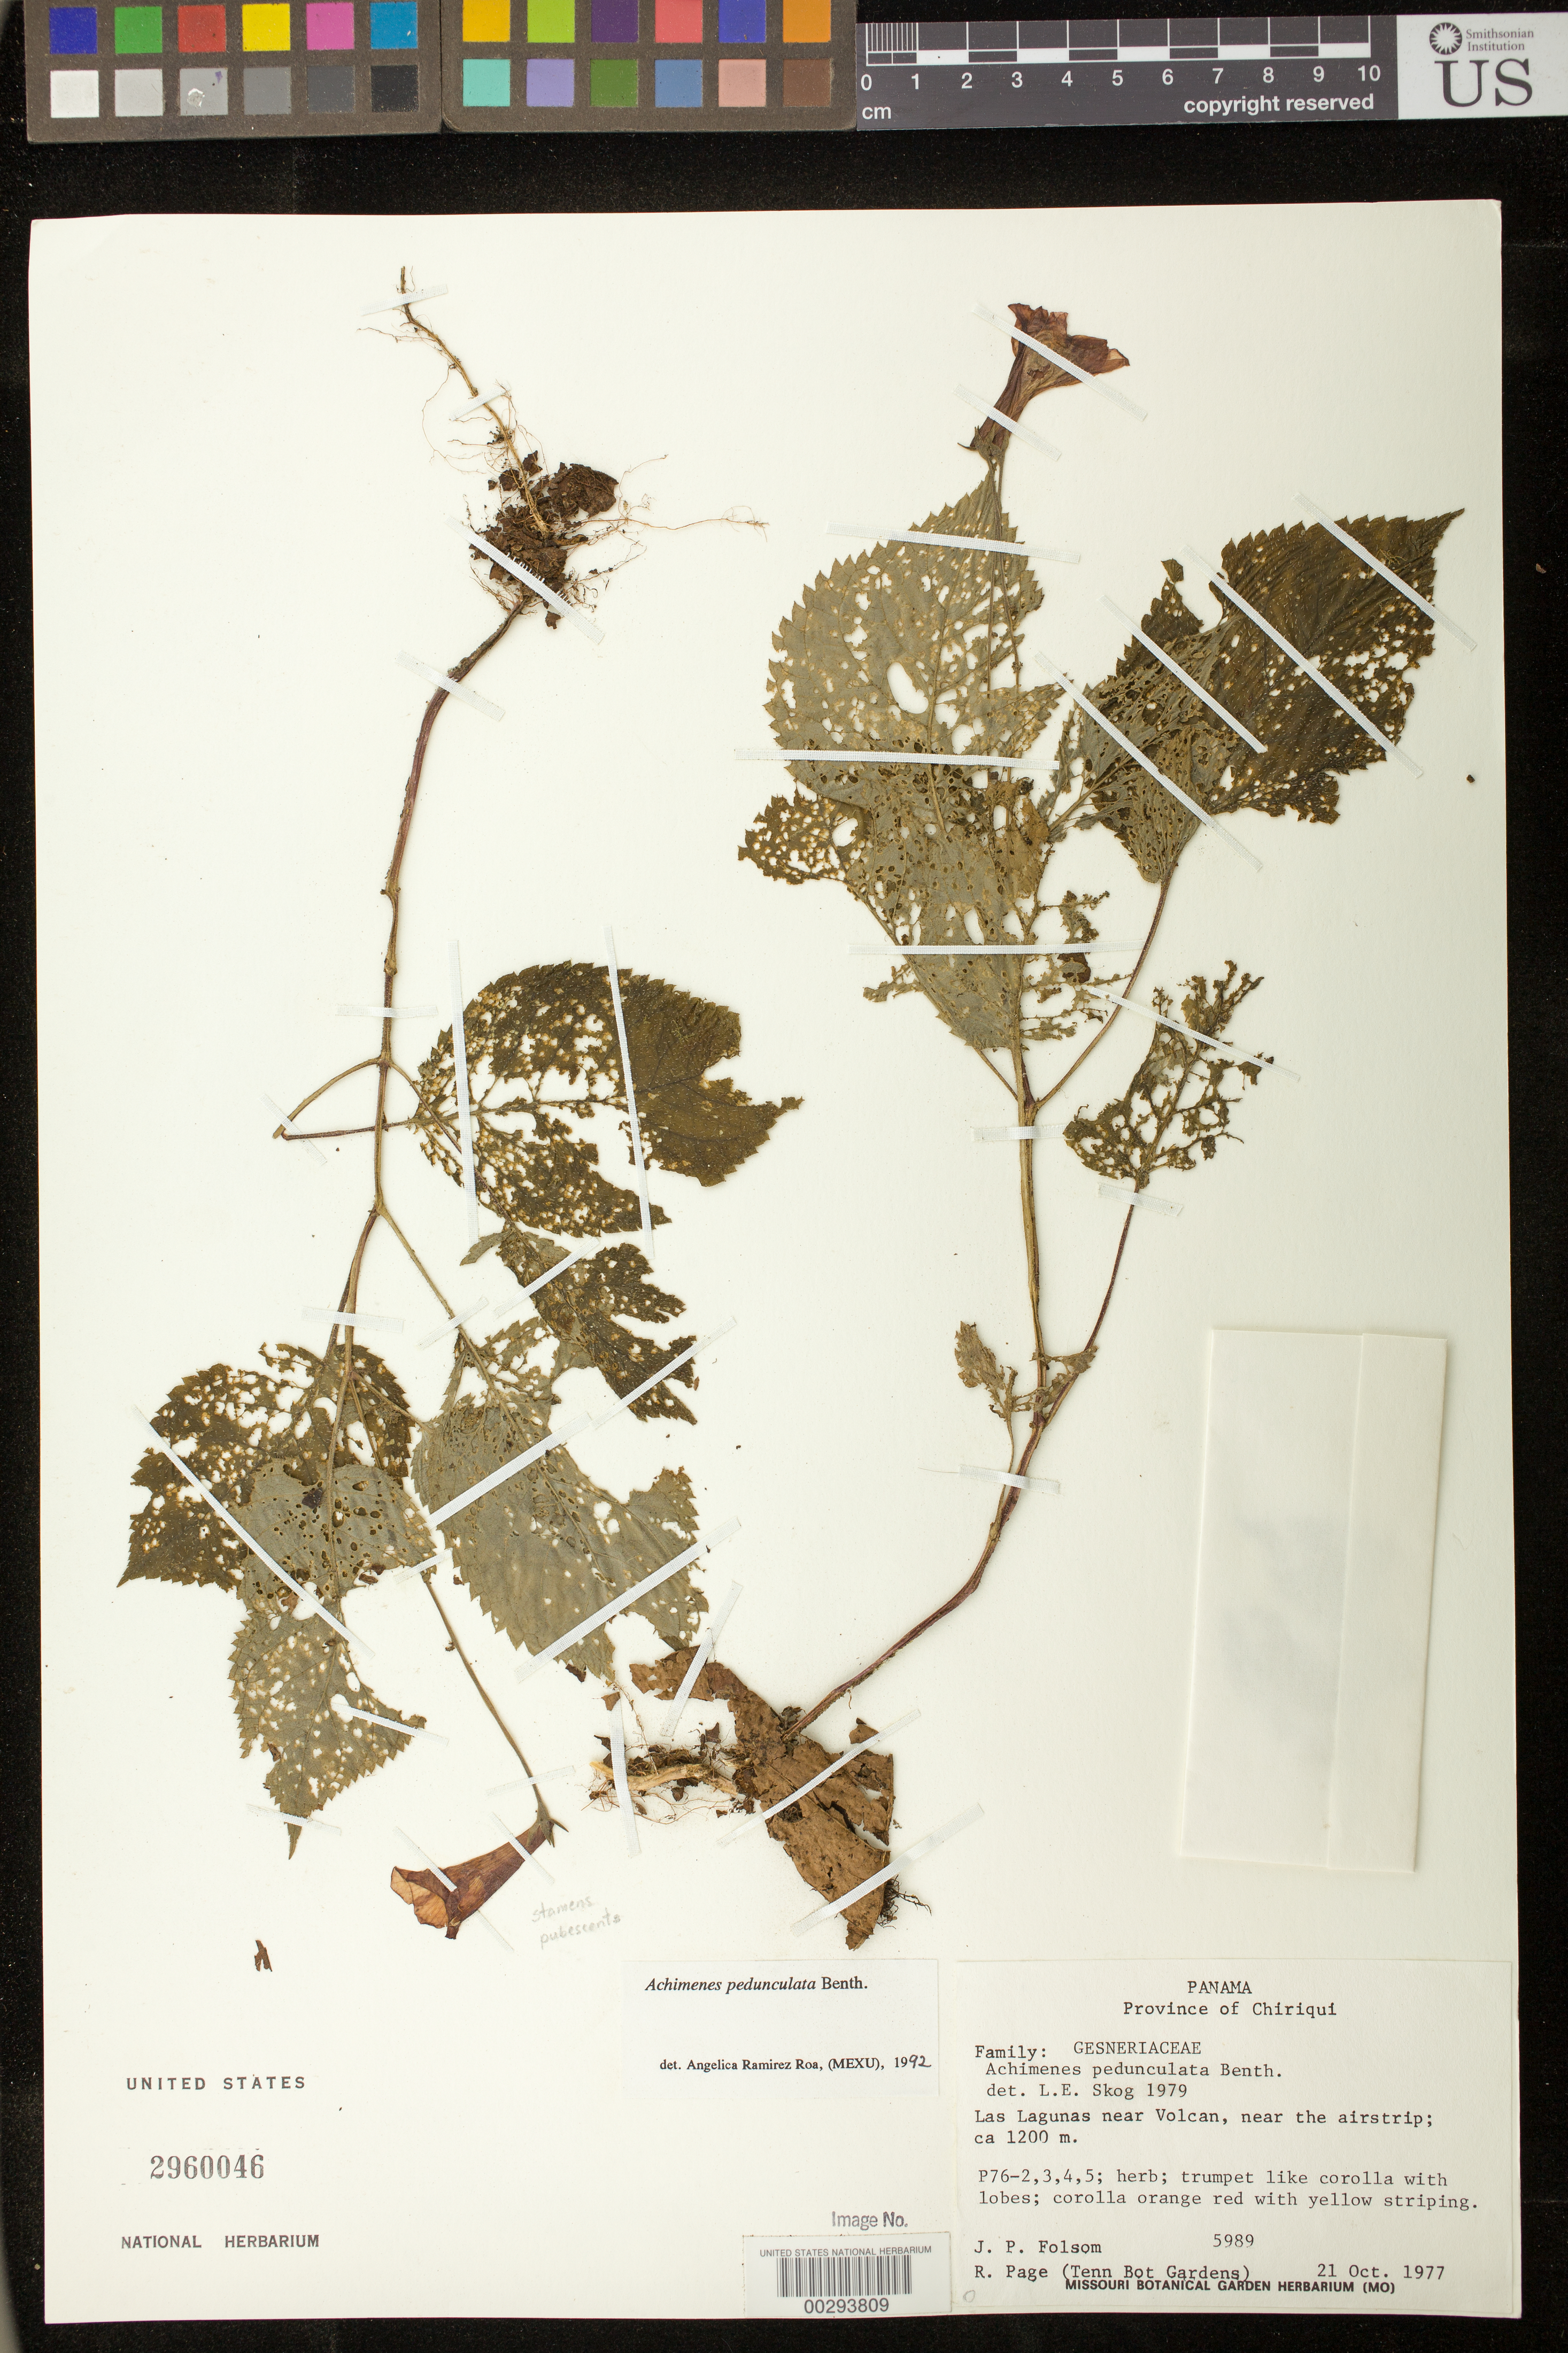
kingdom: Plantae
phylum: Tracheophyta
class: Magnoliopsida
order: Lamiales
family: Gesneriaceae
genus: Achimenes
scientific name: Achimenes pedunculata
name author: Benth.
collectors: J. P. Folsom & R. Page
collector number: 5989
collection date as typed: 21 Oct 1977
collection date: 1977-10-21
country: Panama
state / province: Chiriquí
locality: Las Lagunas near Volcan, near the airstrip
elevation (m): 1200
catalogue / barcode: US 2960046